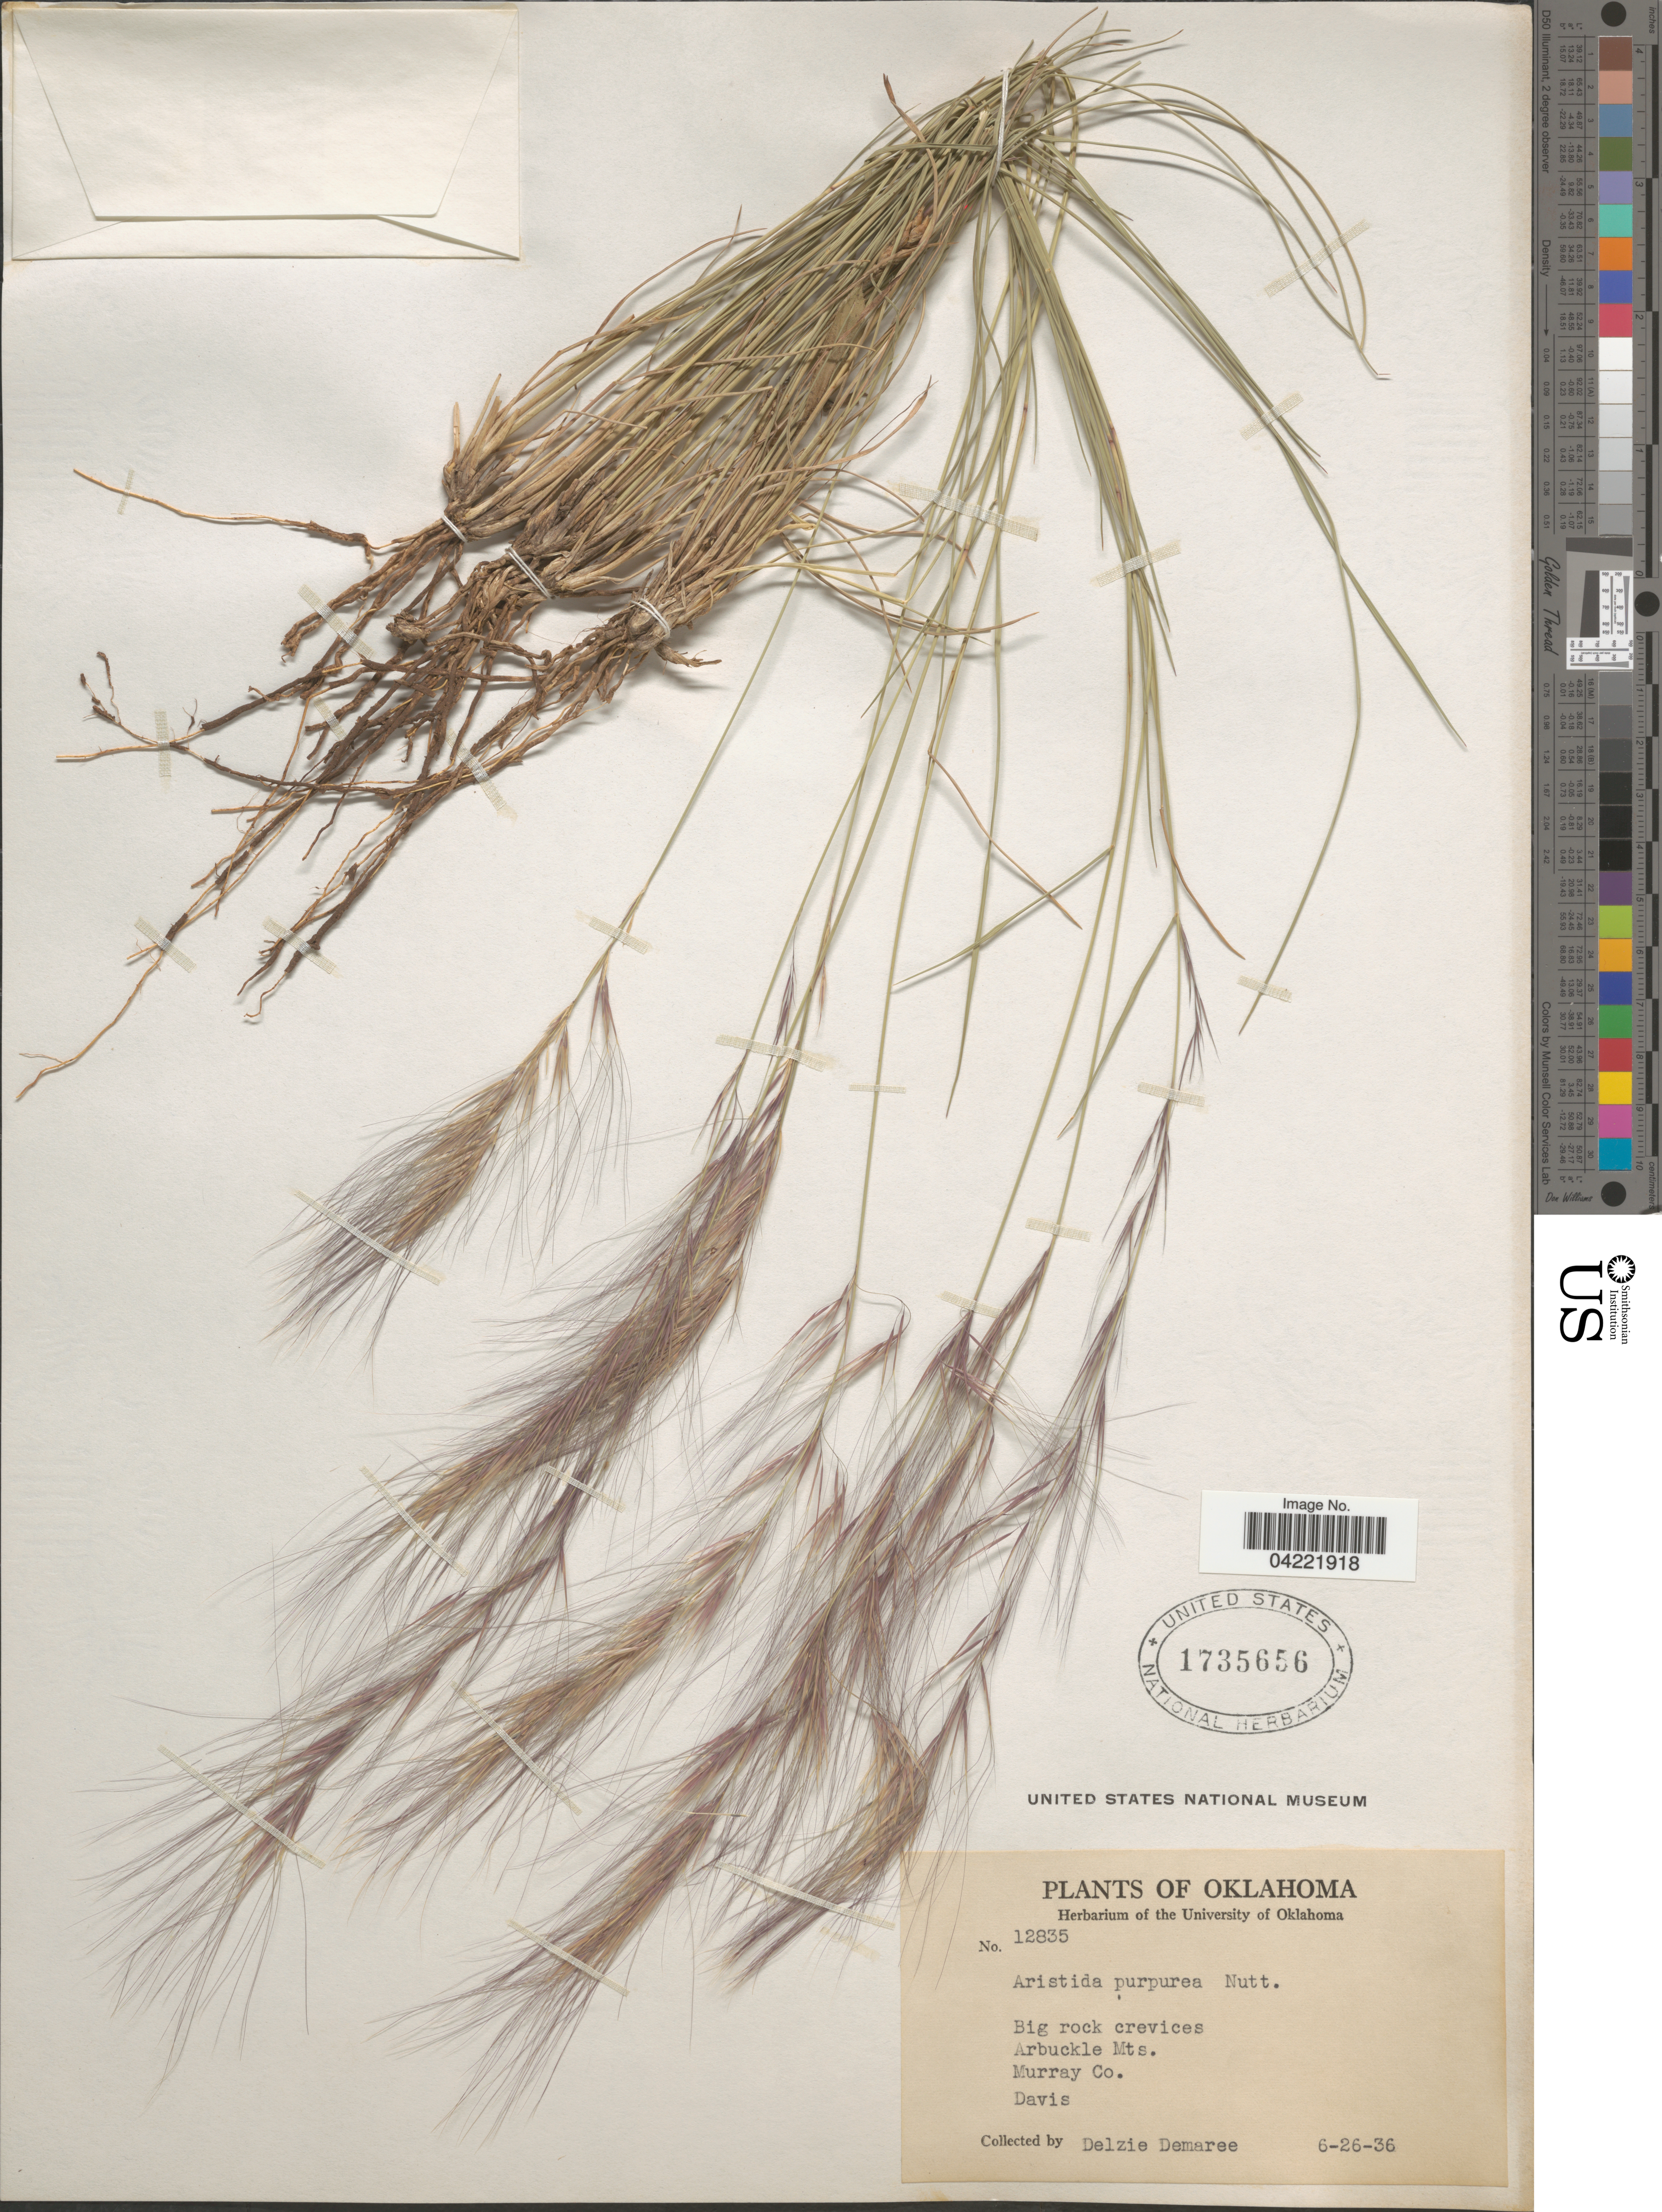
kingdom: Plantae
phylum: Tracheophyta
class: Liliopsida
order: Poales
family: Poaceae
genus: Aristida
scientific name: Aristida purpurea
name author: Nutt.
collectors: D. Demaree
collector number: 12835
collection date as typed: Transcribed d/m/y: 26/6/36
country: United States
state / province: Oklahoma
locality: Big rock crevices, Arbuckle Mts. Murray Co. Davis.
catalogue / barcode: US 1735656